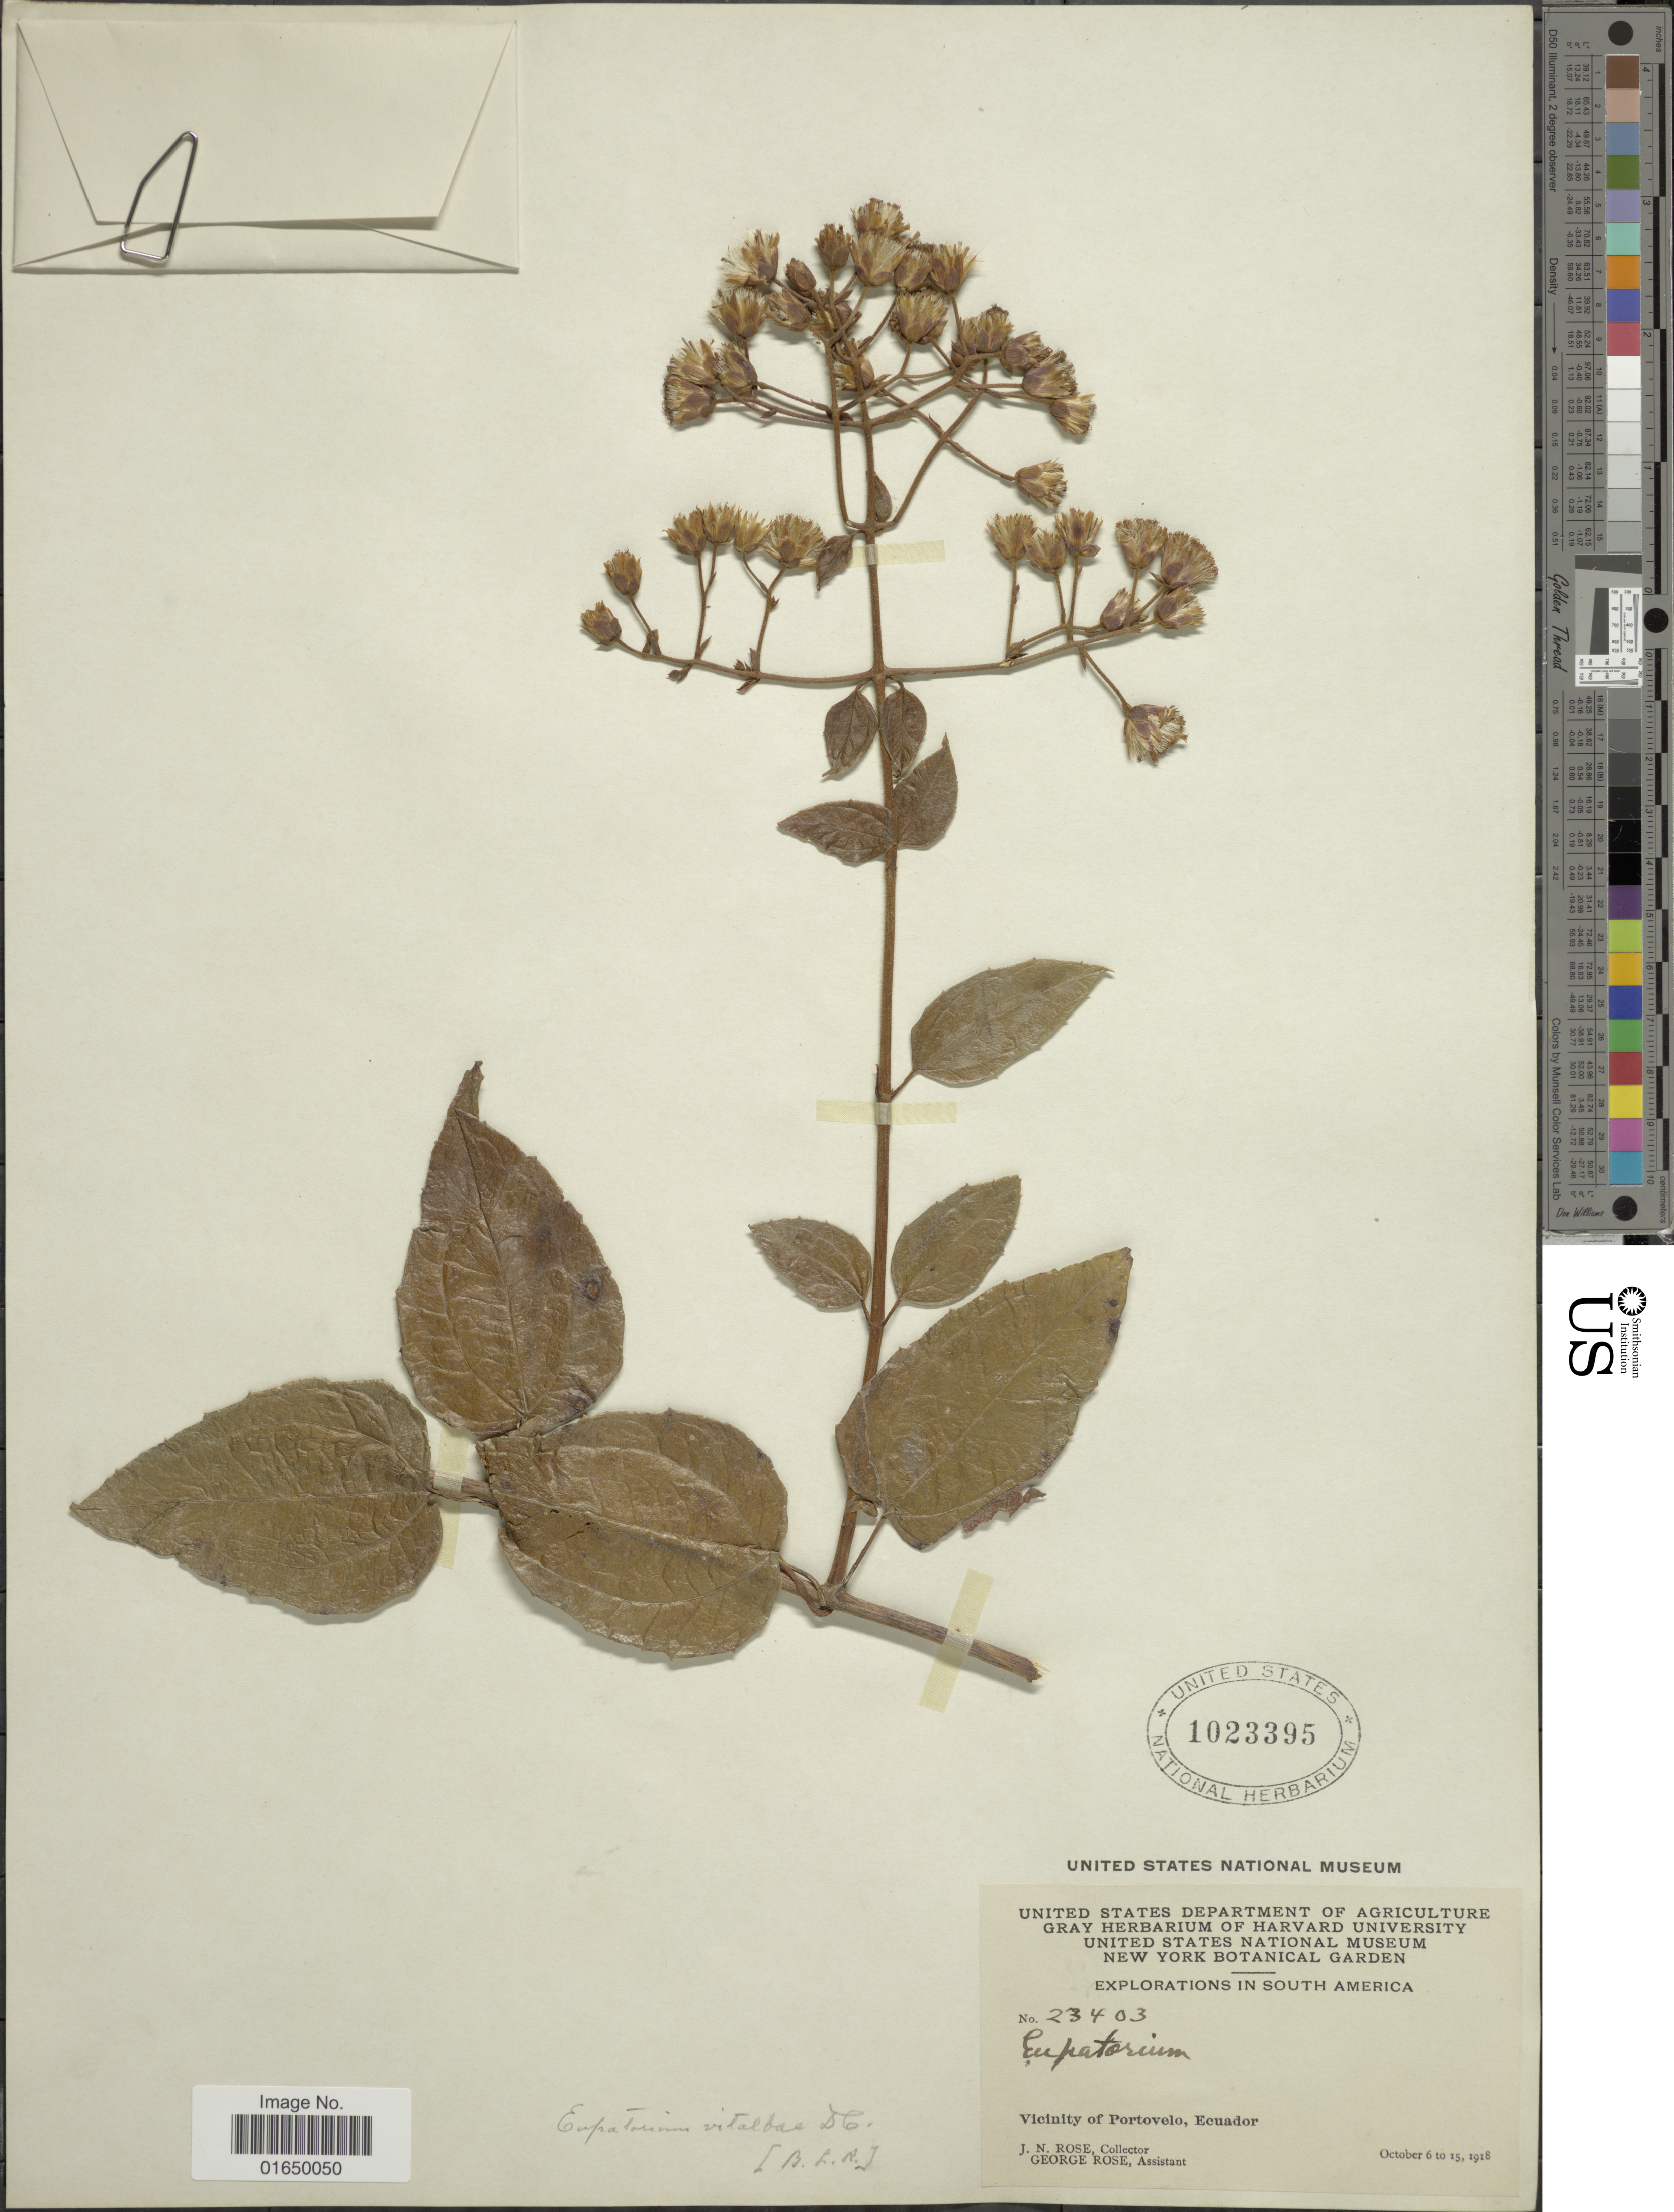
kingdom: Plantae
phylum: Tracheophyta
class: Magnoliopsida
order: Asterales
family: Asteraceae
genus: Heterocondylus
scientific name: Heterocondylus vitalbae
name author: (DC.) R.M. King & H. Rob.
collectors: J. N. Rose & G. Rose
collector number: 23403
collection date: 1918-10-06/1918-10-15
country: Ecuador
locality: Vicinity of Portovelo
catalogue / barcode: US 1023395